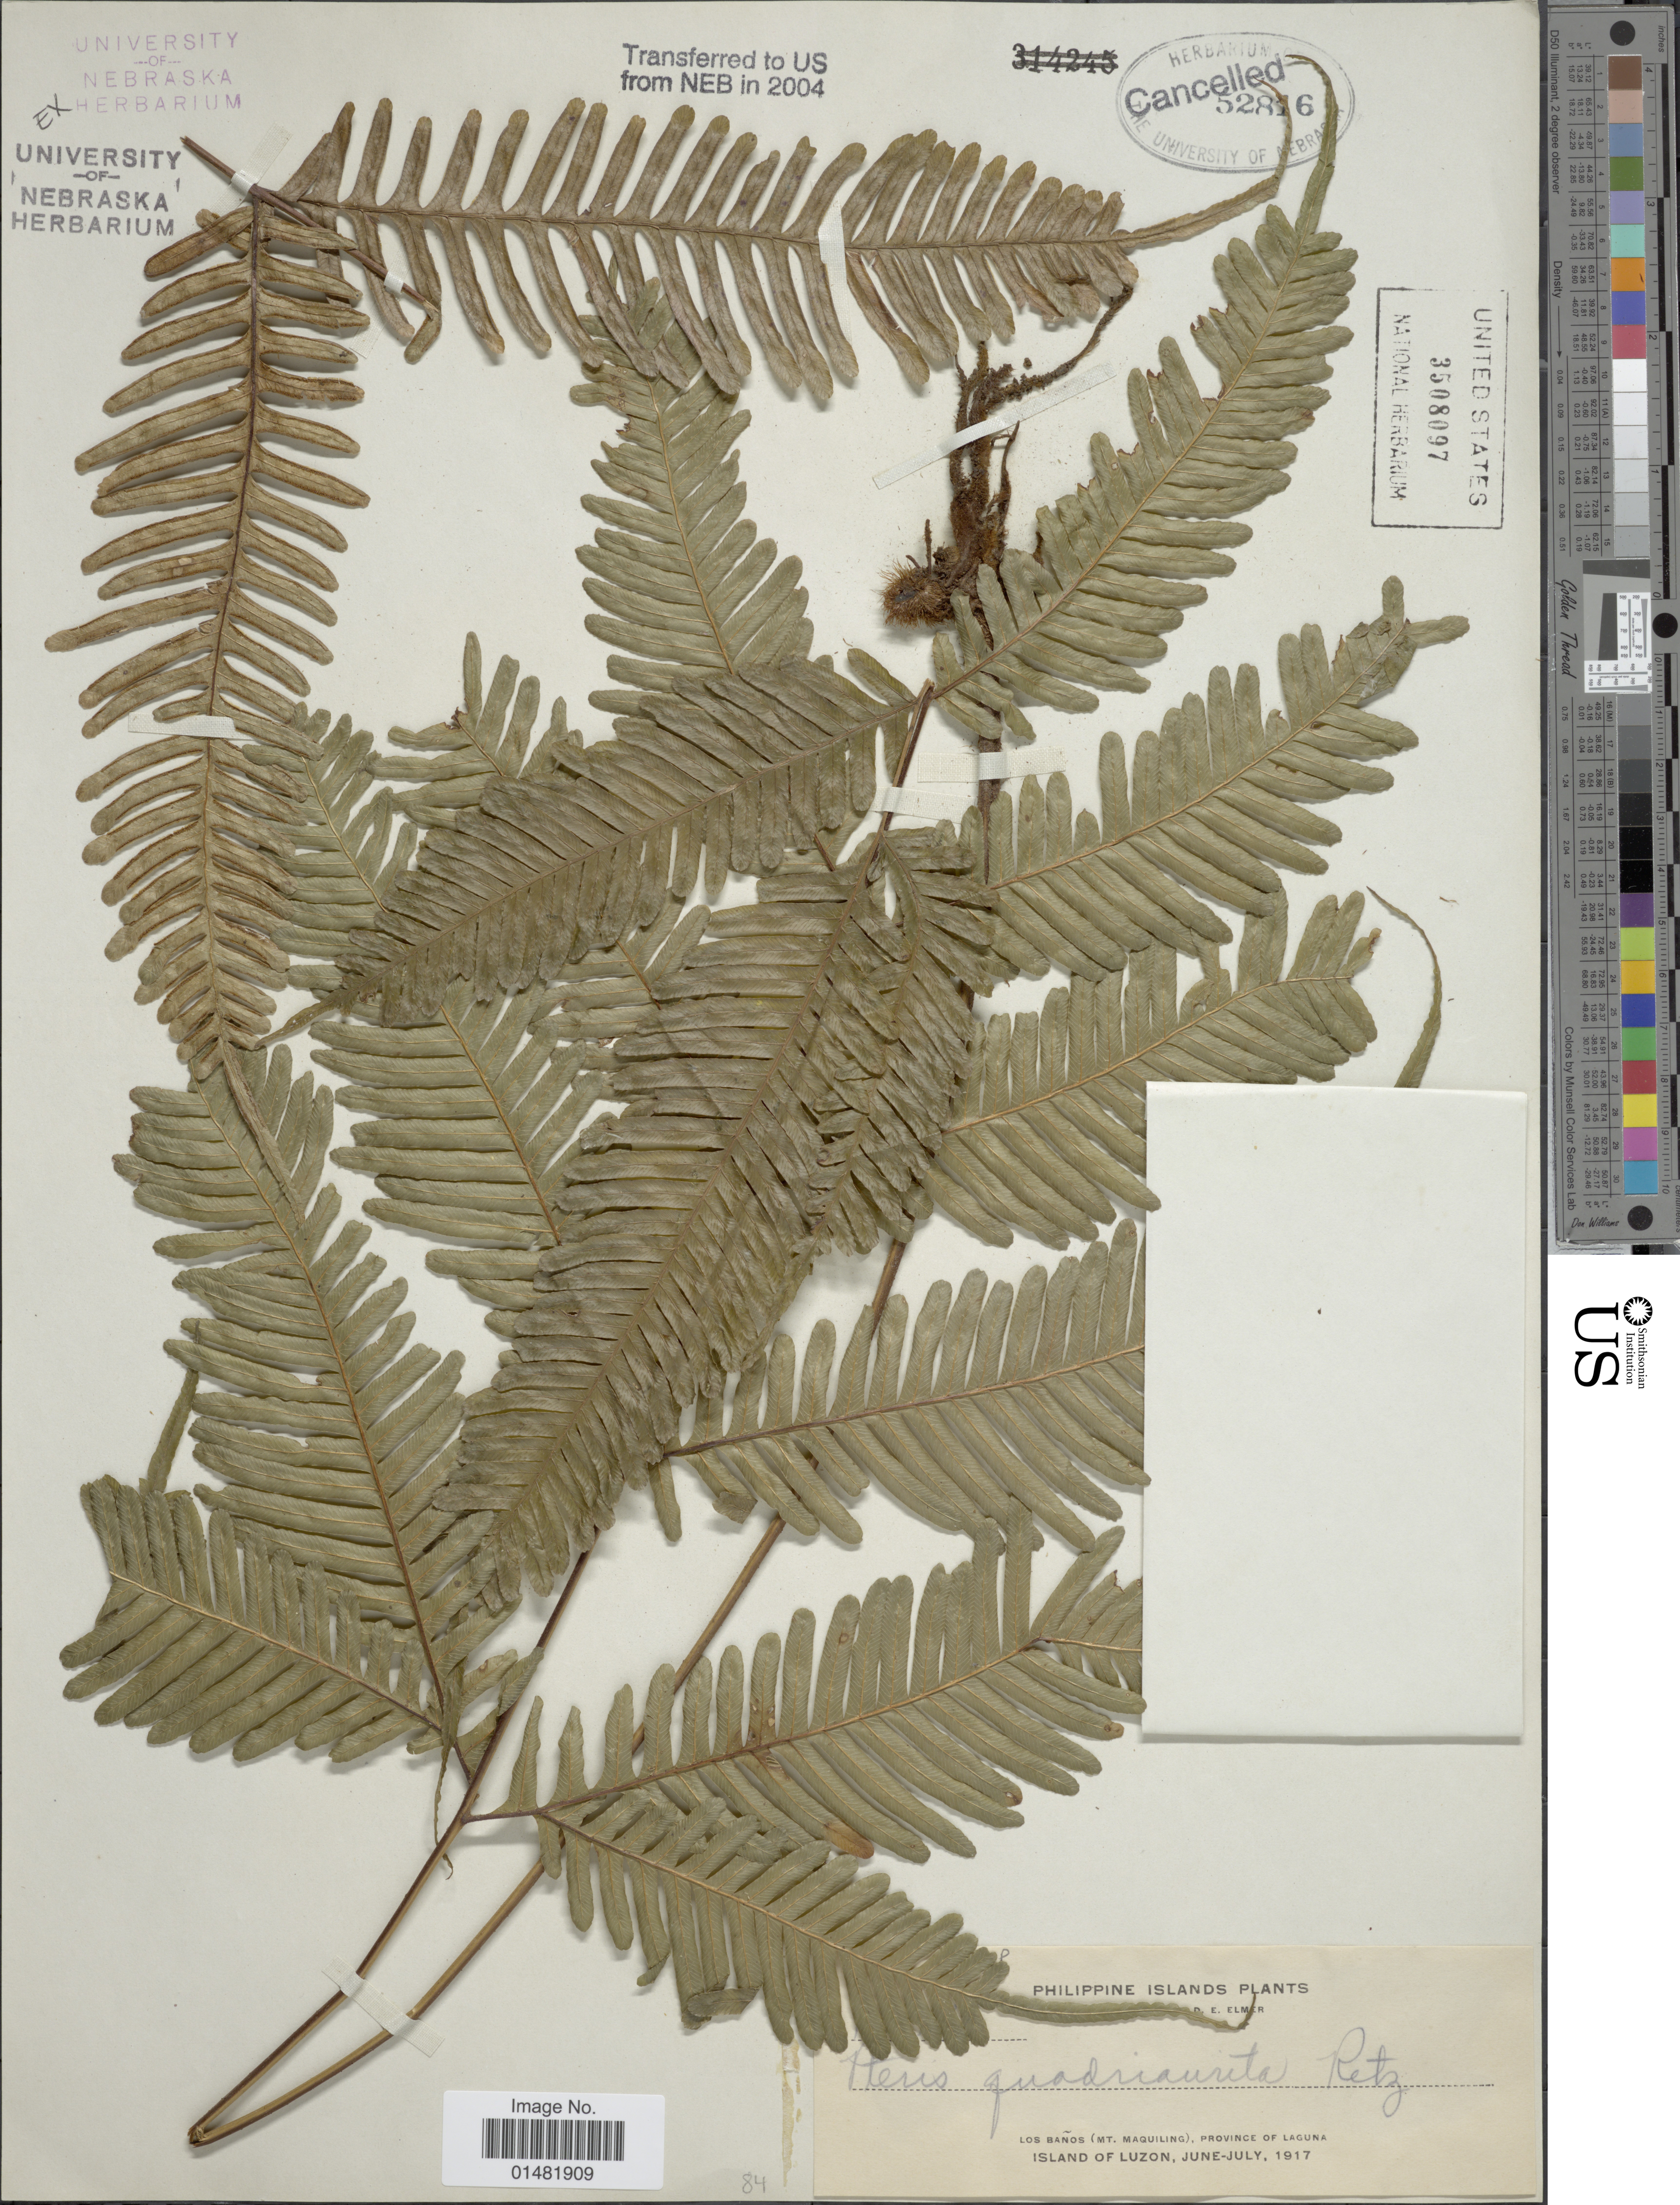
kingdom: Plantae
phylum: Tracheophyta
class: Polypodiopsida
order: Polypodiales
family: Pteridaceae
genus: Pteris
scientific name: Pteris quadriaurita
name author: Retz.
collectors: A. D. E. Elmer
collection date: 1917-06/1917-07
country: Philippines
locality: Philippine Islands Plants, Los Baños (Mt. Maquiling), Province of Laguna, Island of Luzon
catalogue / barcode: US 3508097